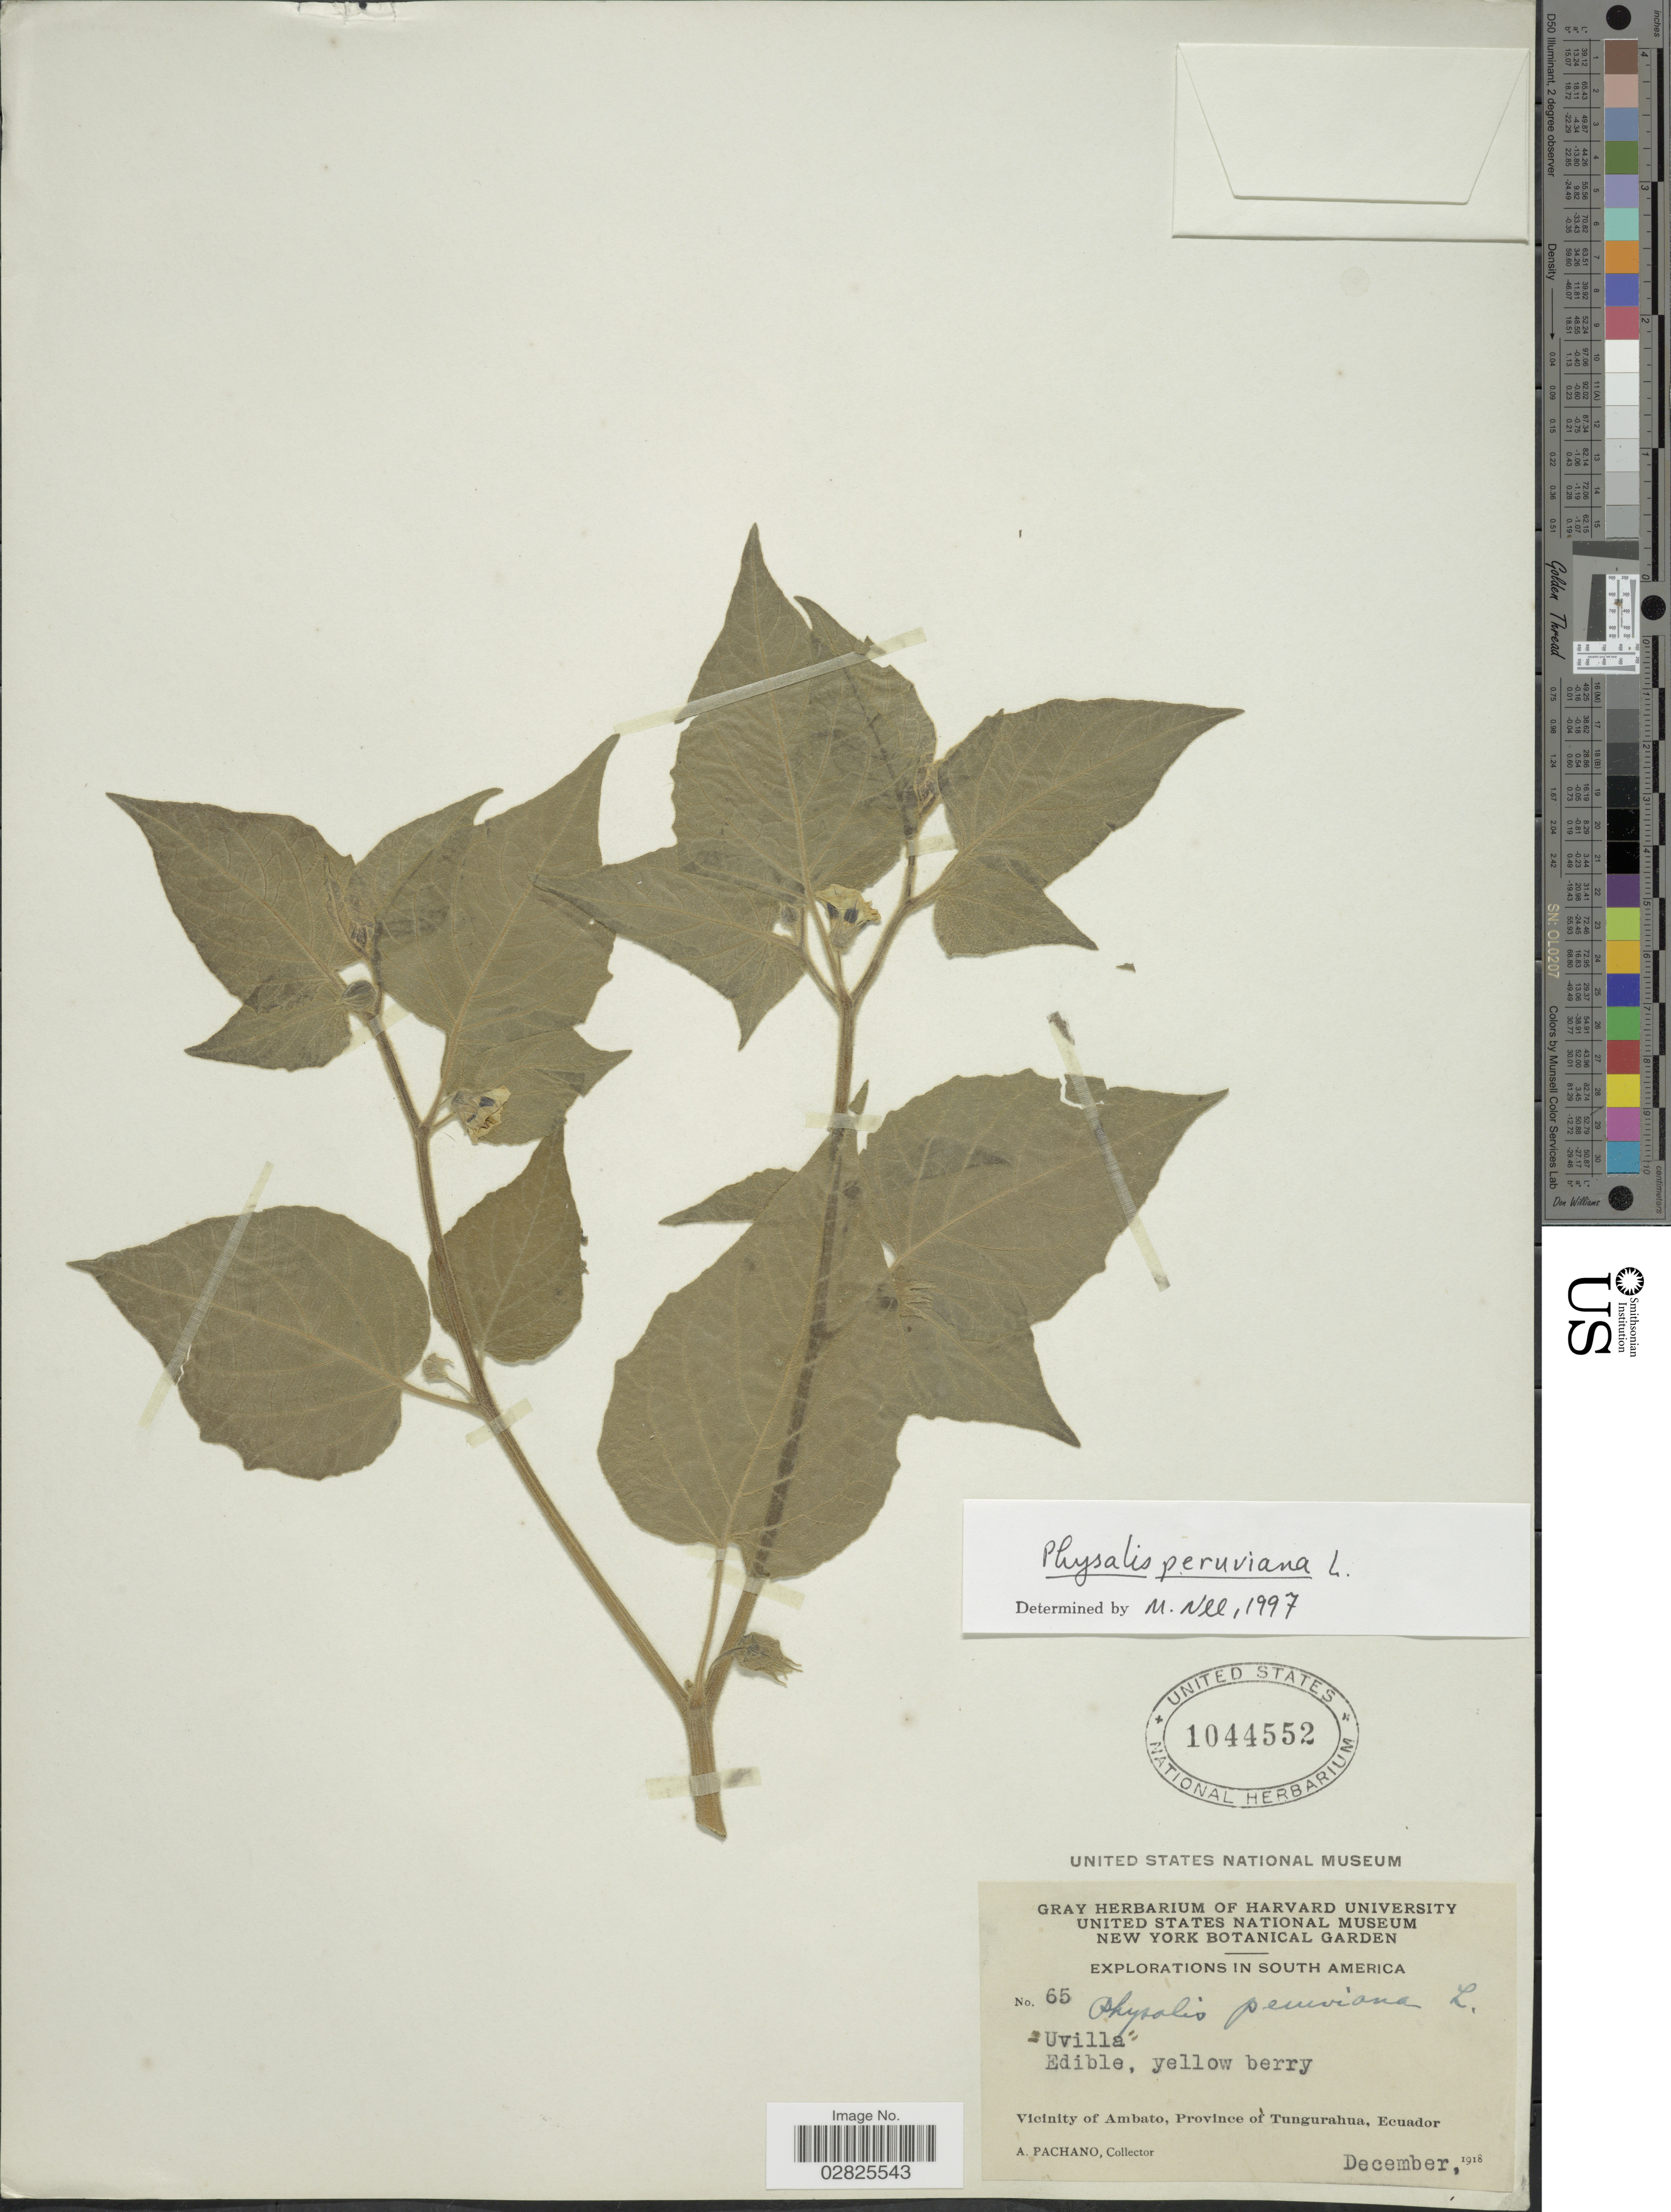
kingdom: Plantae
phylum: Tracheophyta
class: Magnoliopsida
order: Solanales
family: Solanaceae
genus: Physalis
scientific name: Physalis peruviana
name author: L.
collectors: A. Pachano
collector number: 65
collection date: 1918-12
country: Ecuador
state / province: Tungurahua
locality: Vicinity of Ambato.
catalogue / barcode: US 1044552